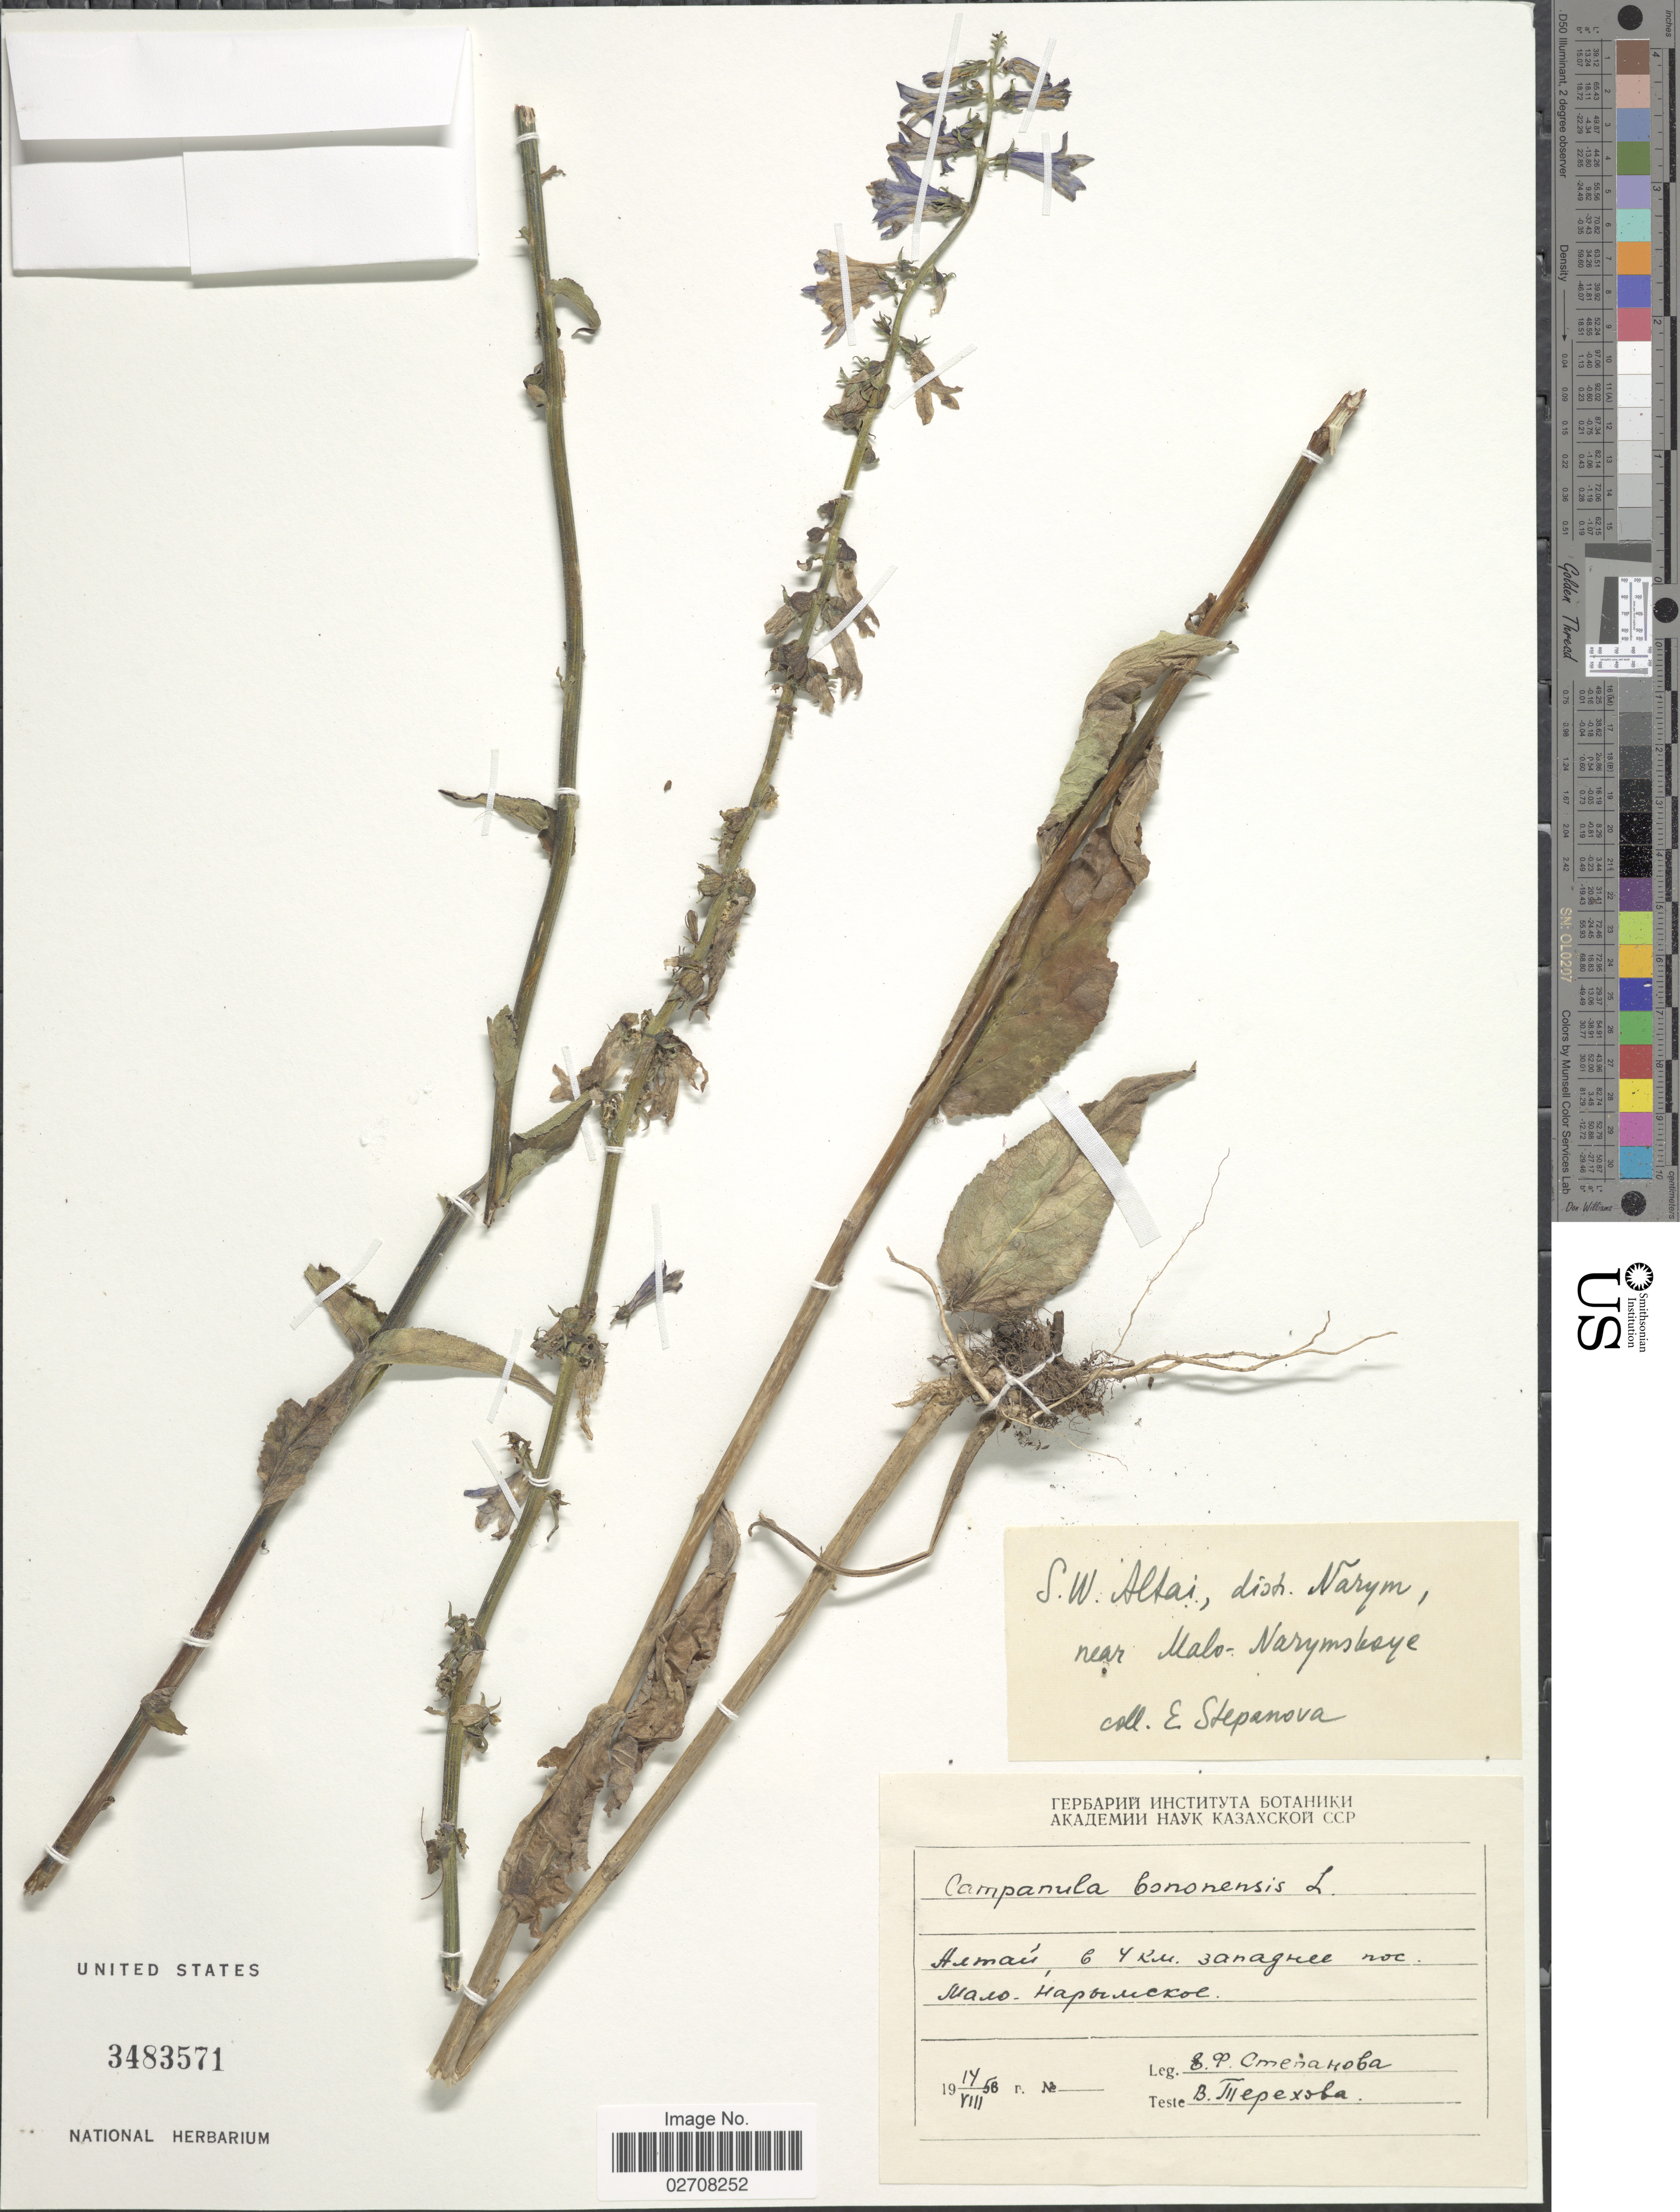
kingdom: Plantae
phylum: Tracheophyta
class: Magnoliopsida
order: Asterales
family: Campanulaceae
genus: Campanula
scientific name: Campanula bononiensis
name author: L.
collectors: E. Stepanova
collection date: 1958-08-14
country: Russian Federation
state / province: Tomsk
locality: S.W. Altai, dist. Narym near Malo-Narymsksye.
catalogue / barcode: US 3483571